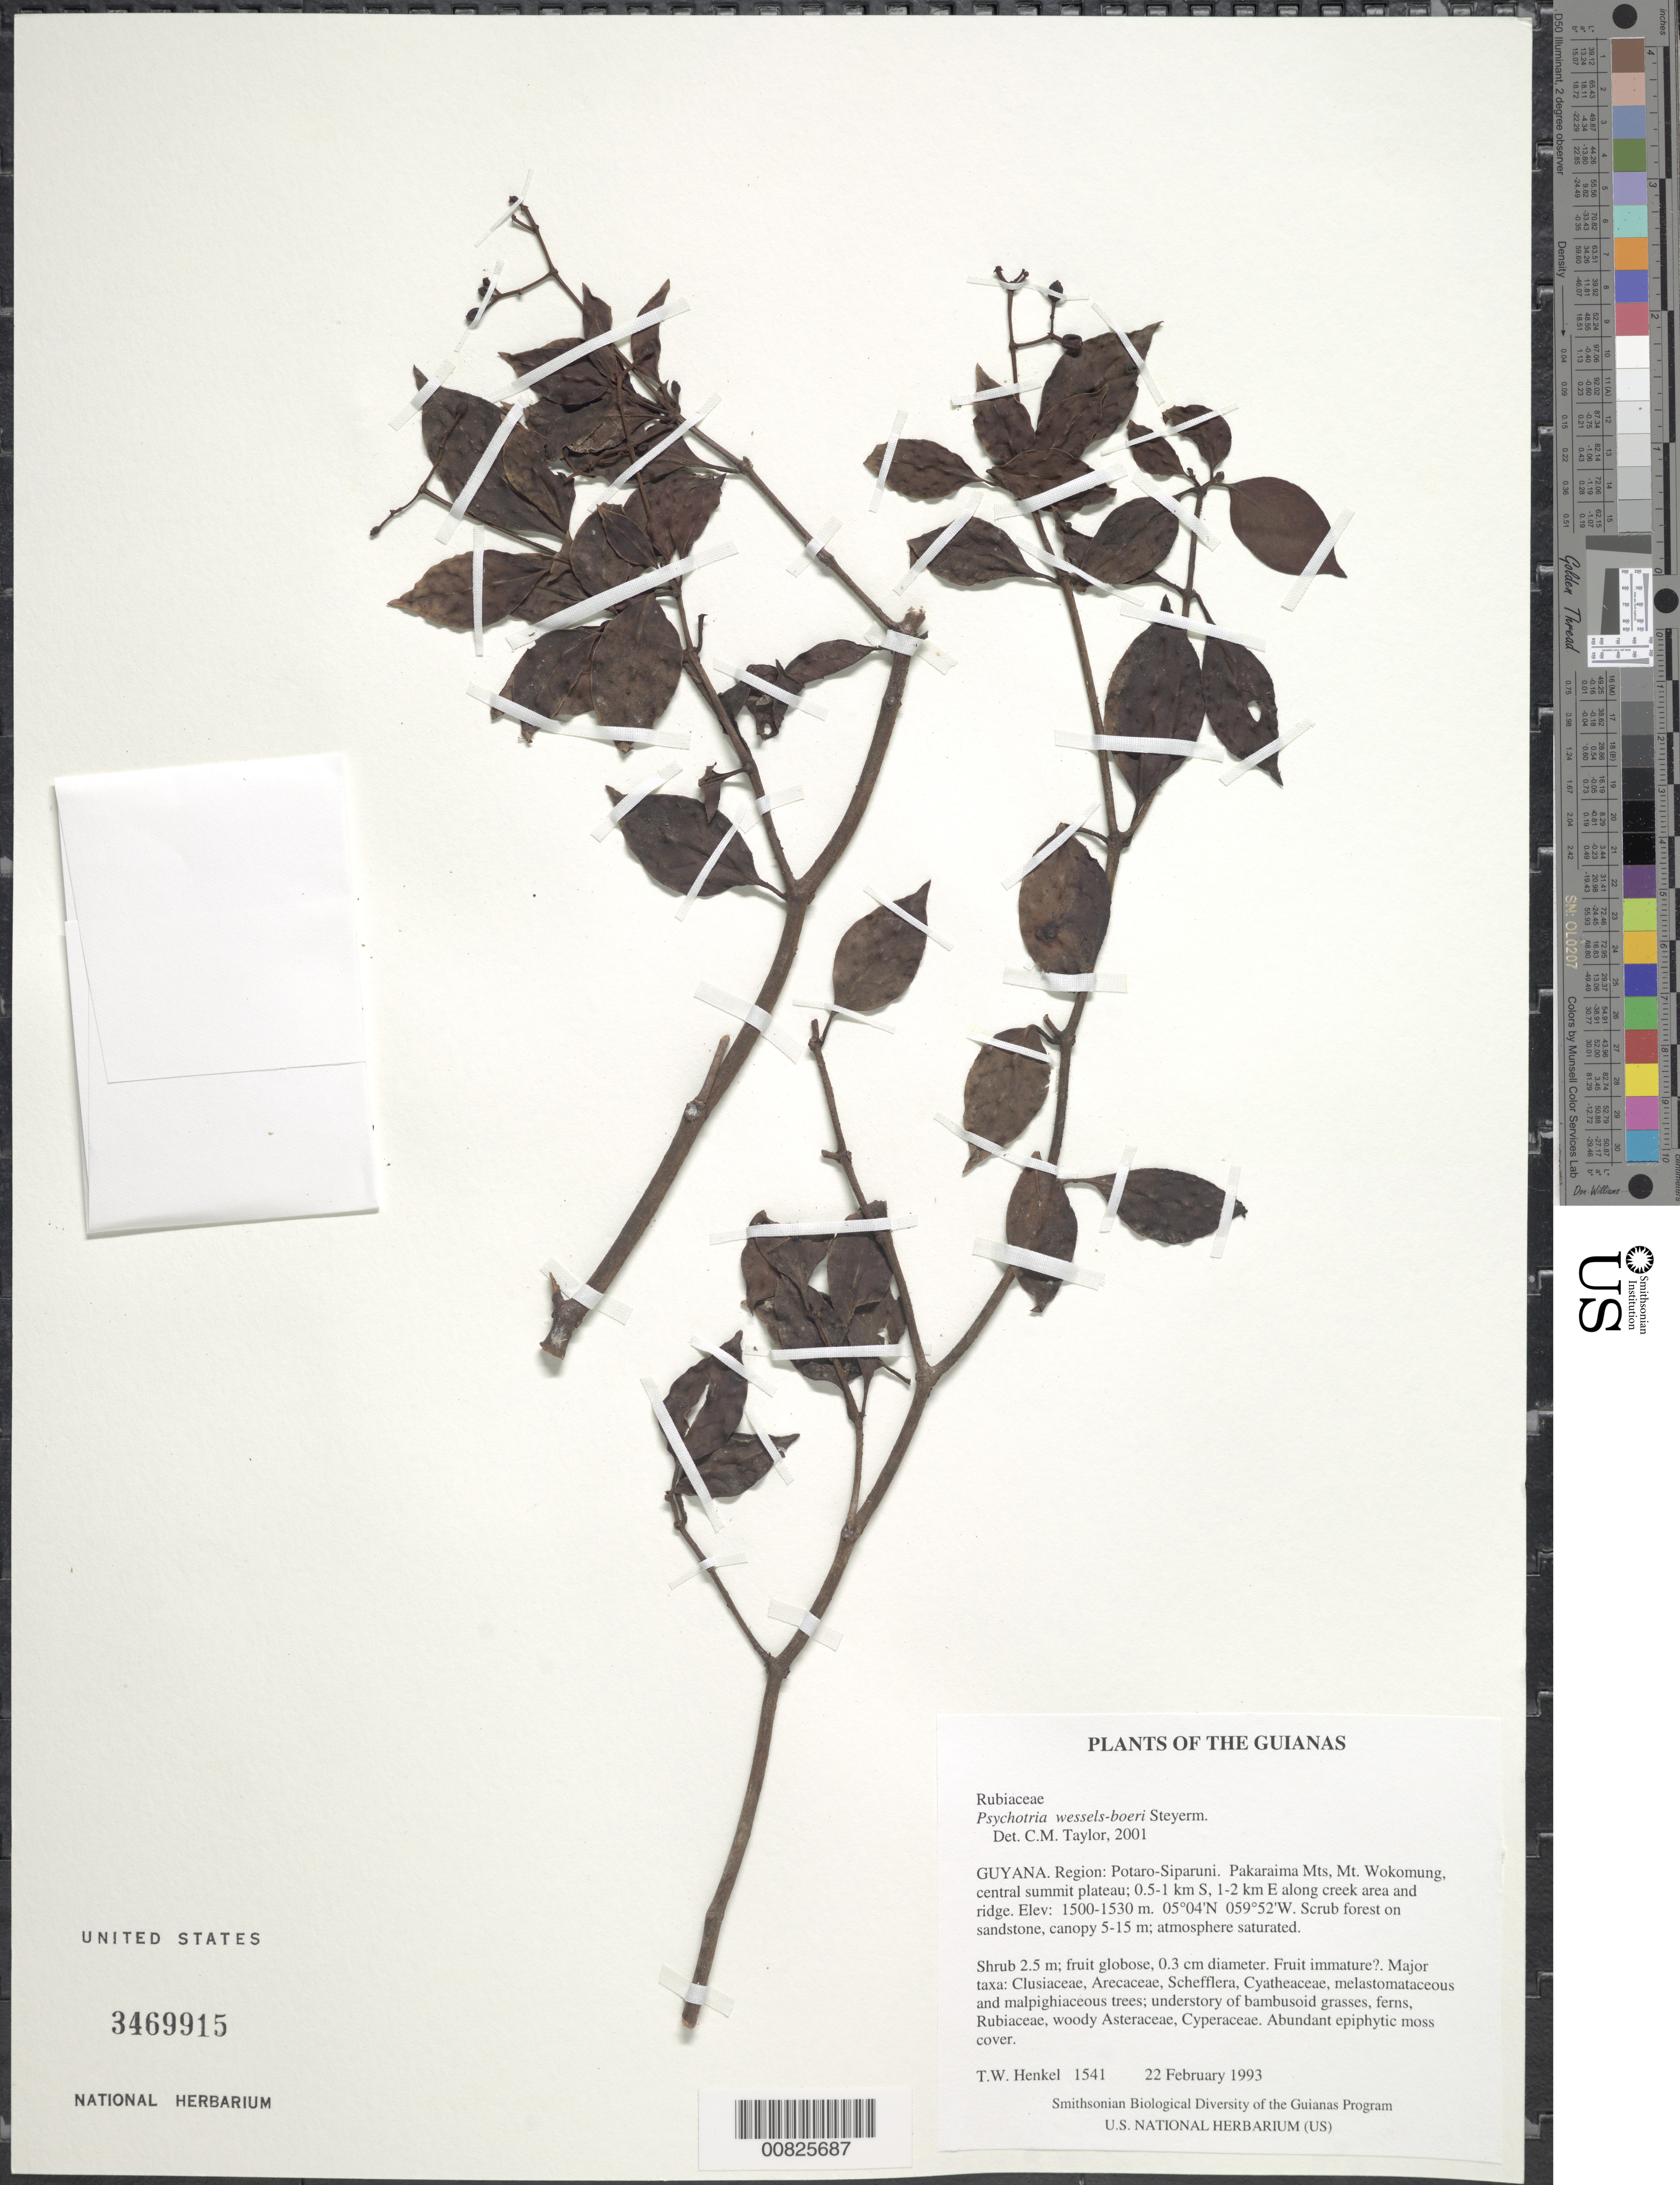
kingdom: Plantae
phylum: Tracheophyta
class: Magnoliopsida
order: Gentianales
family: Rubiaceae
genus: Psychotria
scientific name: Psychotria wessels-boeri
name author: Steyerm.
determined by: Taylor, Charlotte M.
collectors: T. Henkel, M. Chin & W. Ryan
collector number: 1541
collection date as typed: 22 February 1993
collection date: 1993-02-22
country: Guyana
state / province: Potaro-Siparuni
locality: Pakaraima Mts, Mt. Wokomung, central summit plateau; 0.5-1 km S, 1-2 km E along creek area and ridge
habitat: Scrub forest on sandstone, canopy 5-15 m; atmosphere saturated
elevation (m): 1500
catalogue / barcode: US 3469915